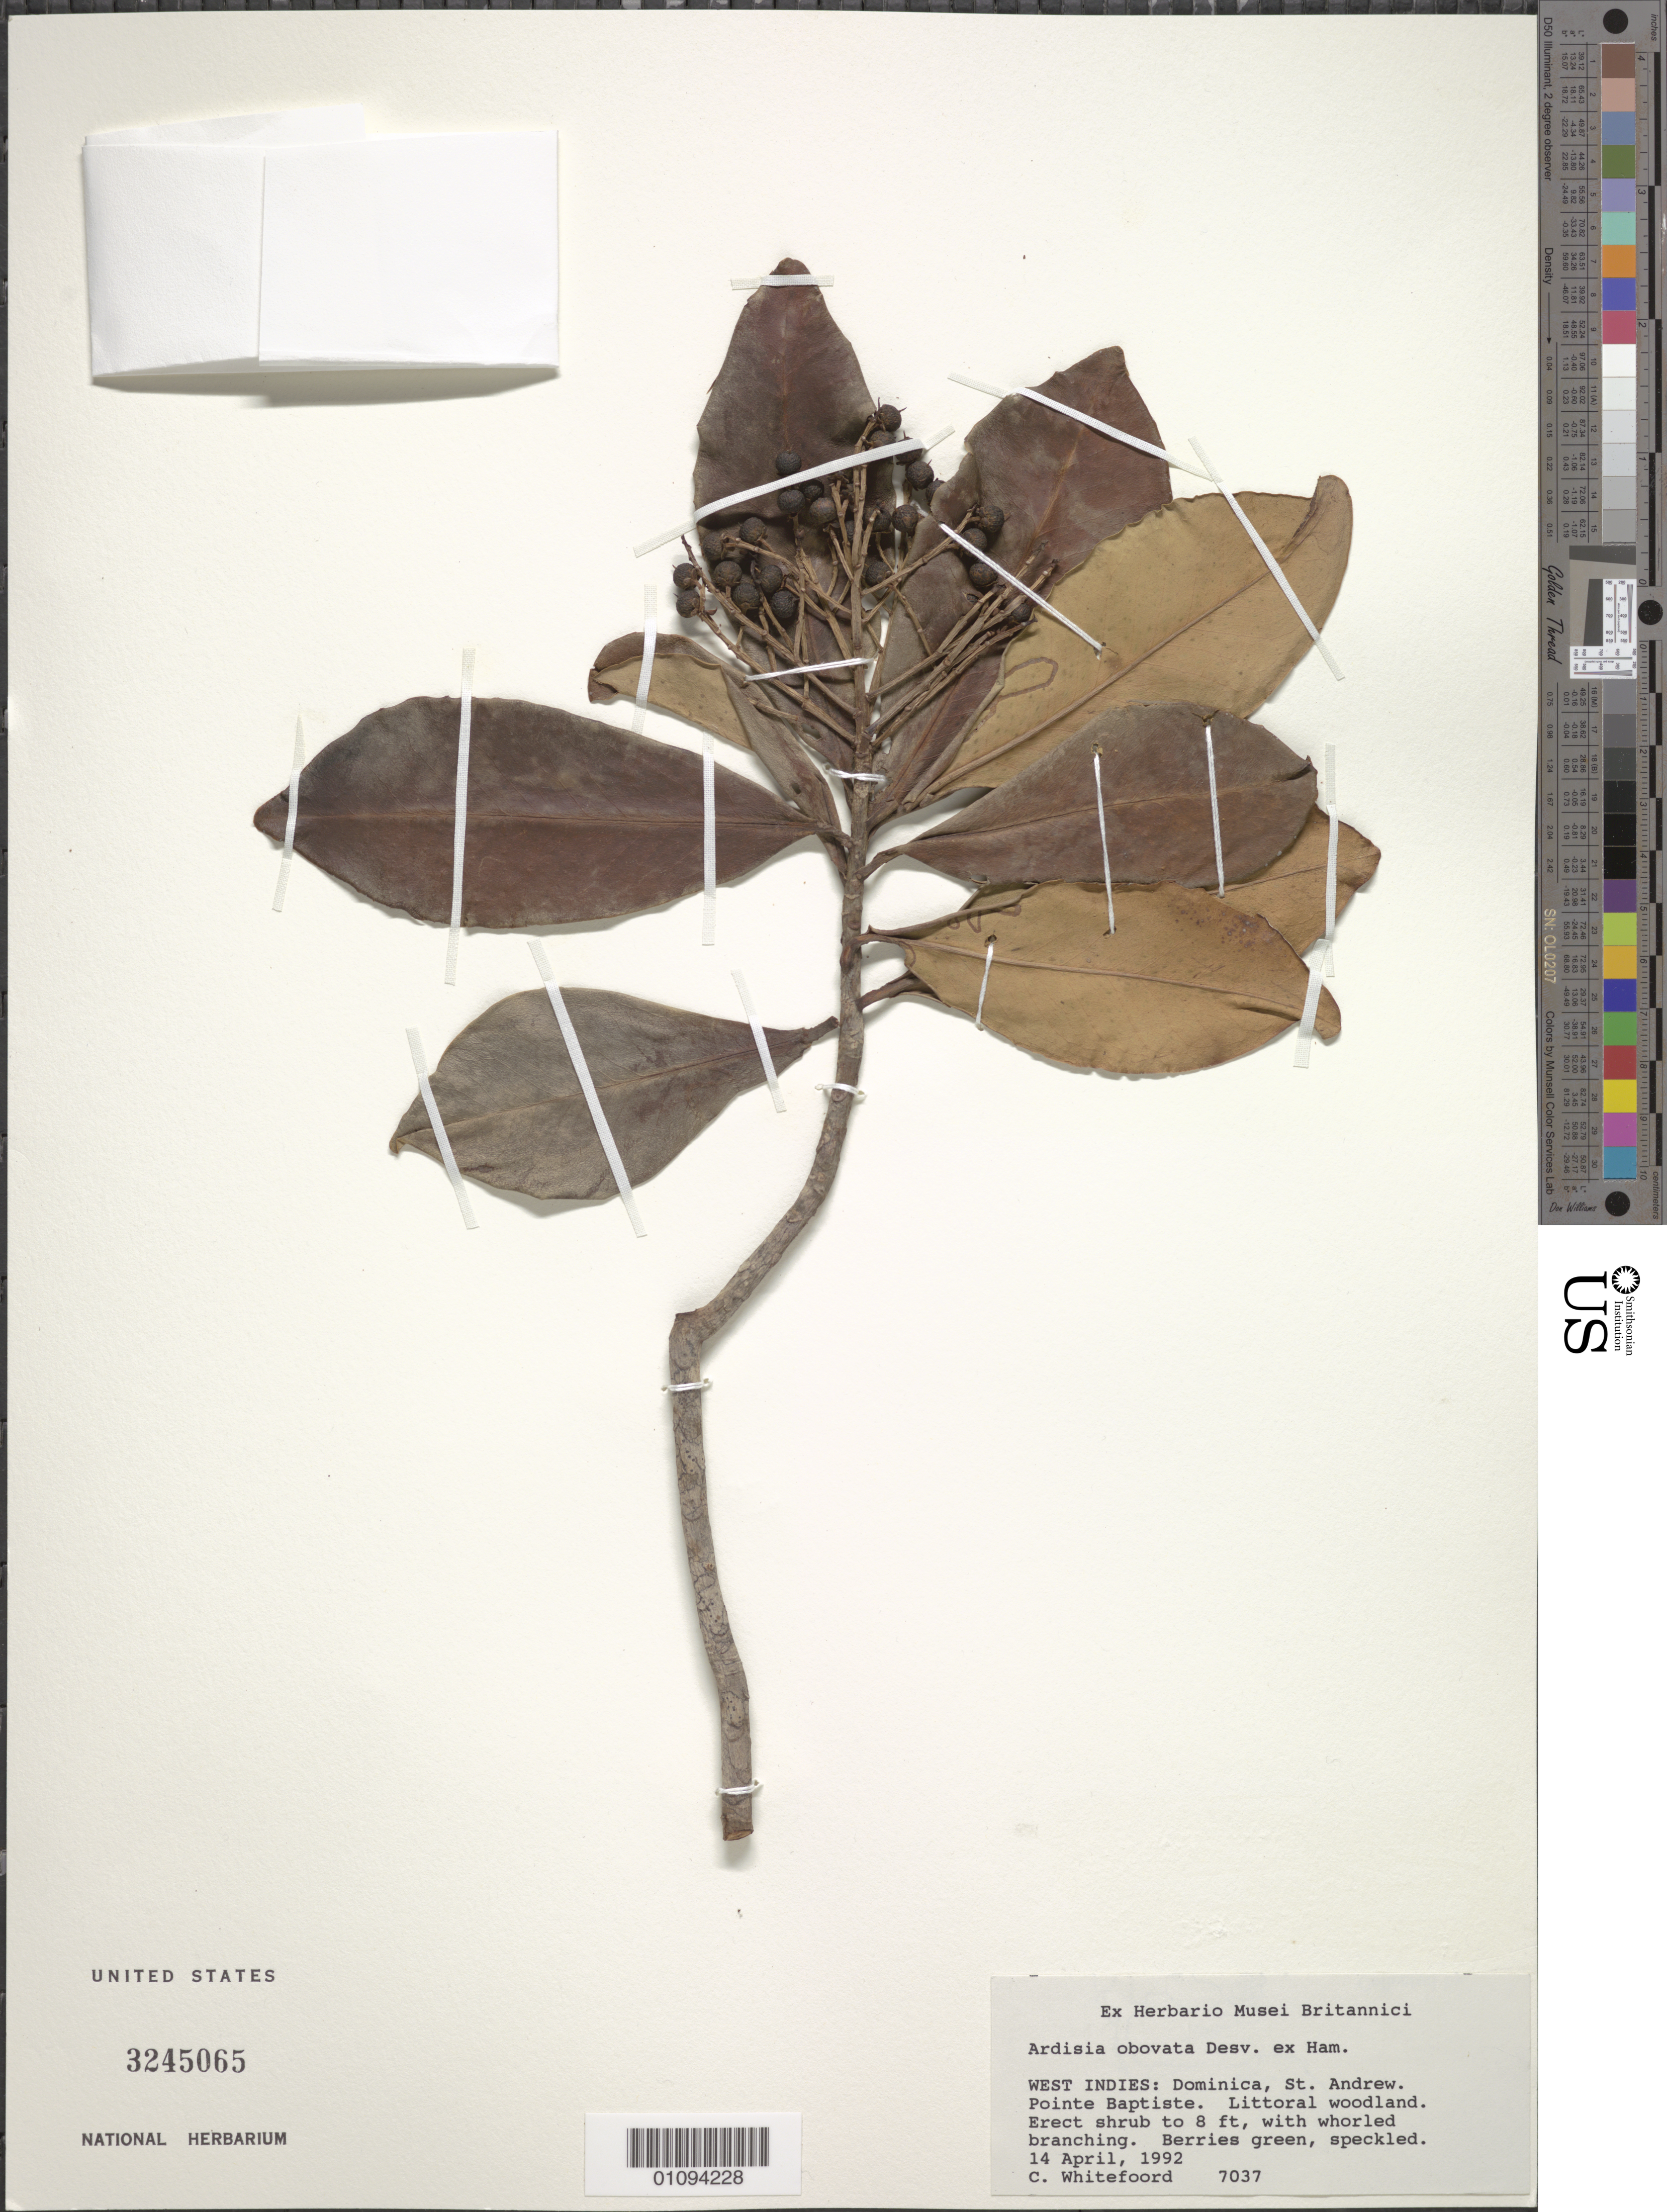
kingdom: Plantae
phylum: Tracheophyta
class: Magnoliopsida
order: Ericales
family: Primulaceae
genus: Ardisia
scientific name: Ardisia obovata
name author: Desv. ex Ham.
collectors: C. Whitefoord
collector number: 7037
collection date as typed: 14 Apr 1992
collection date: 1992-04-14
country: Dominica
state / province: St. Andrew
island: Dominica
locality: Pointe Baptiste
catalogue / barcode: US 3245065